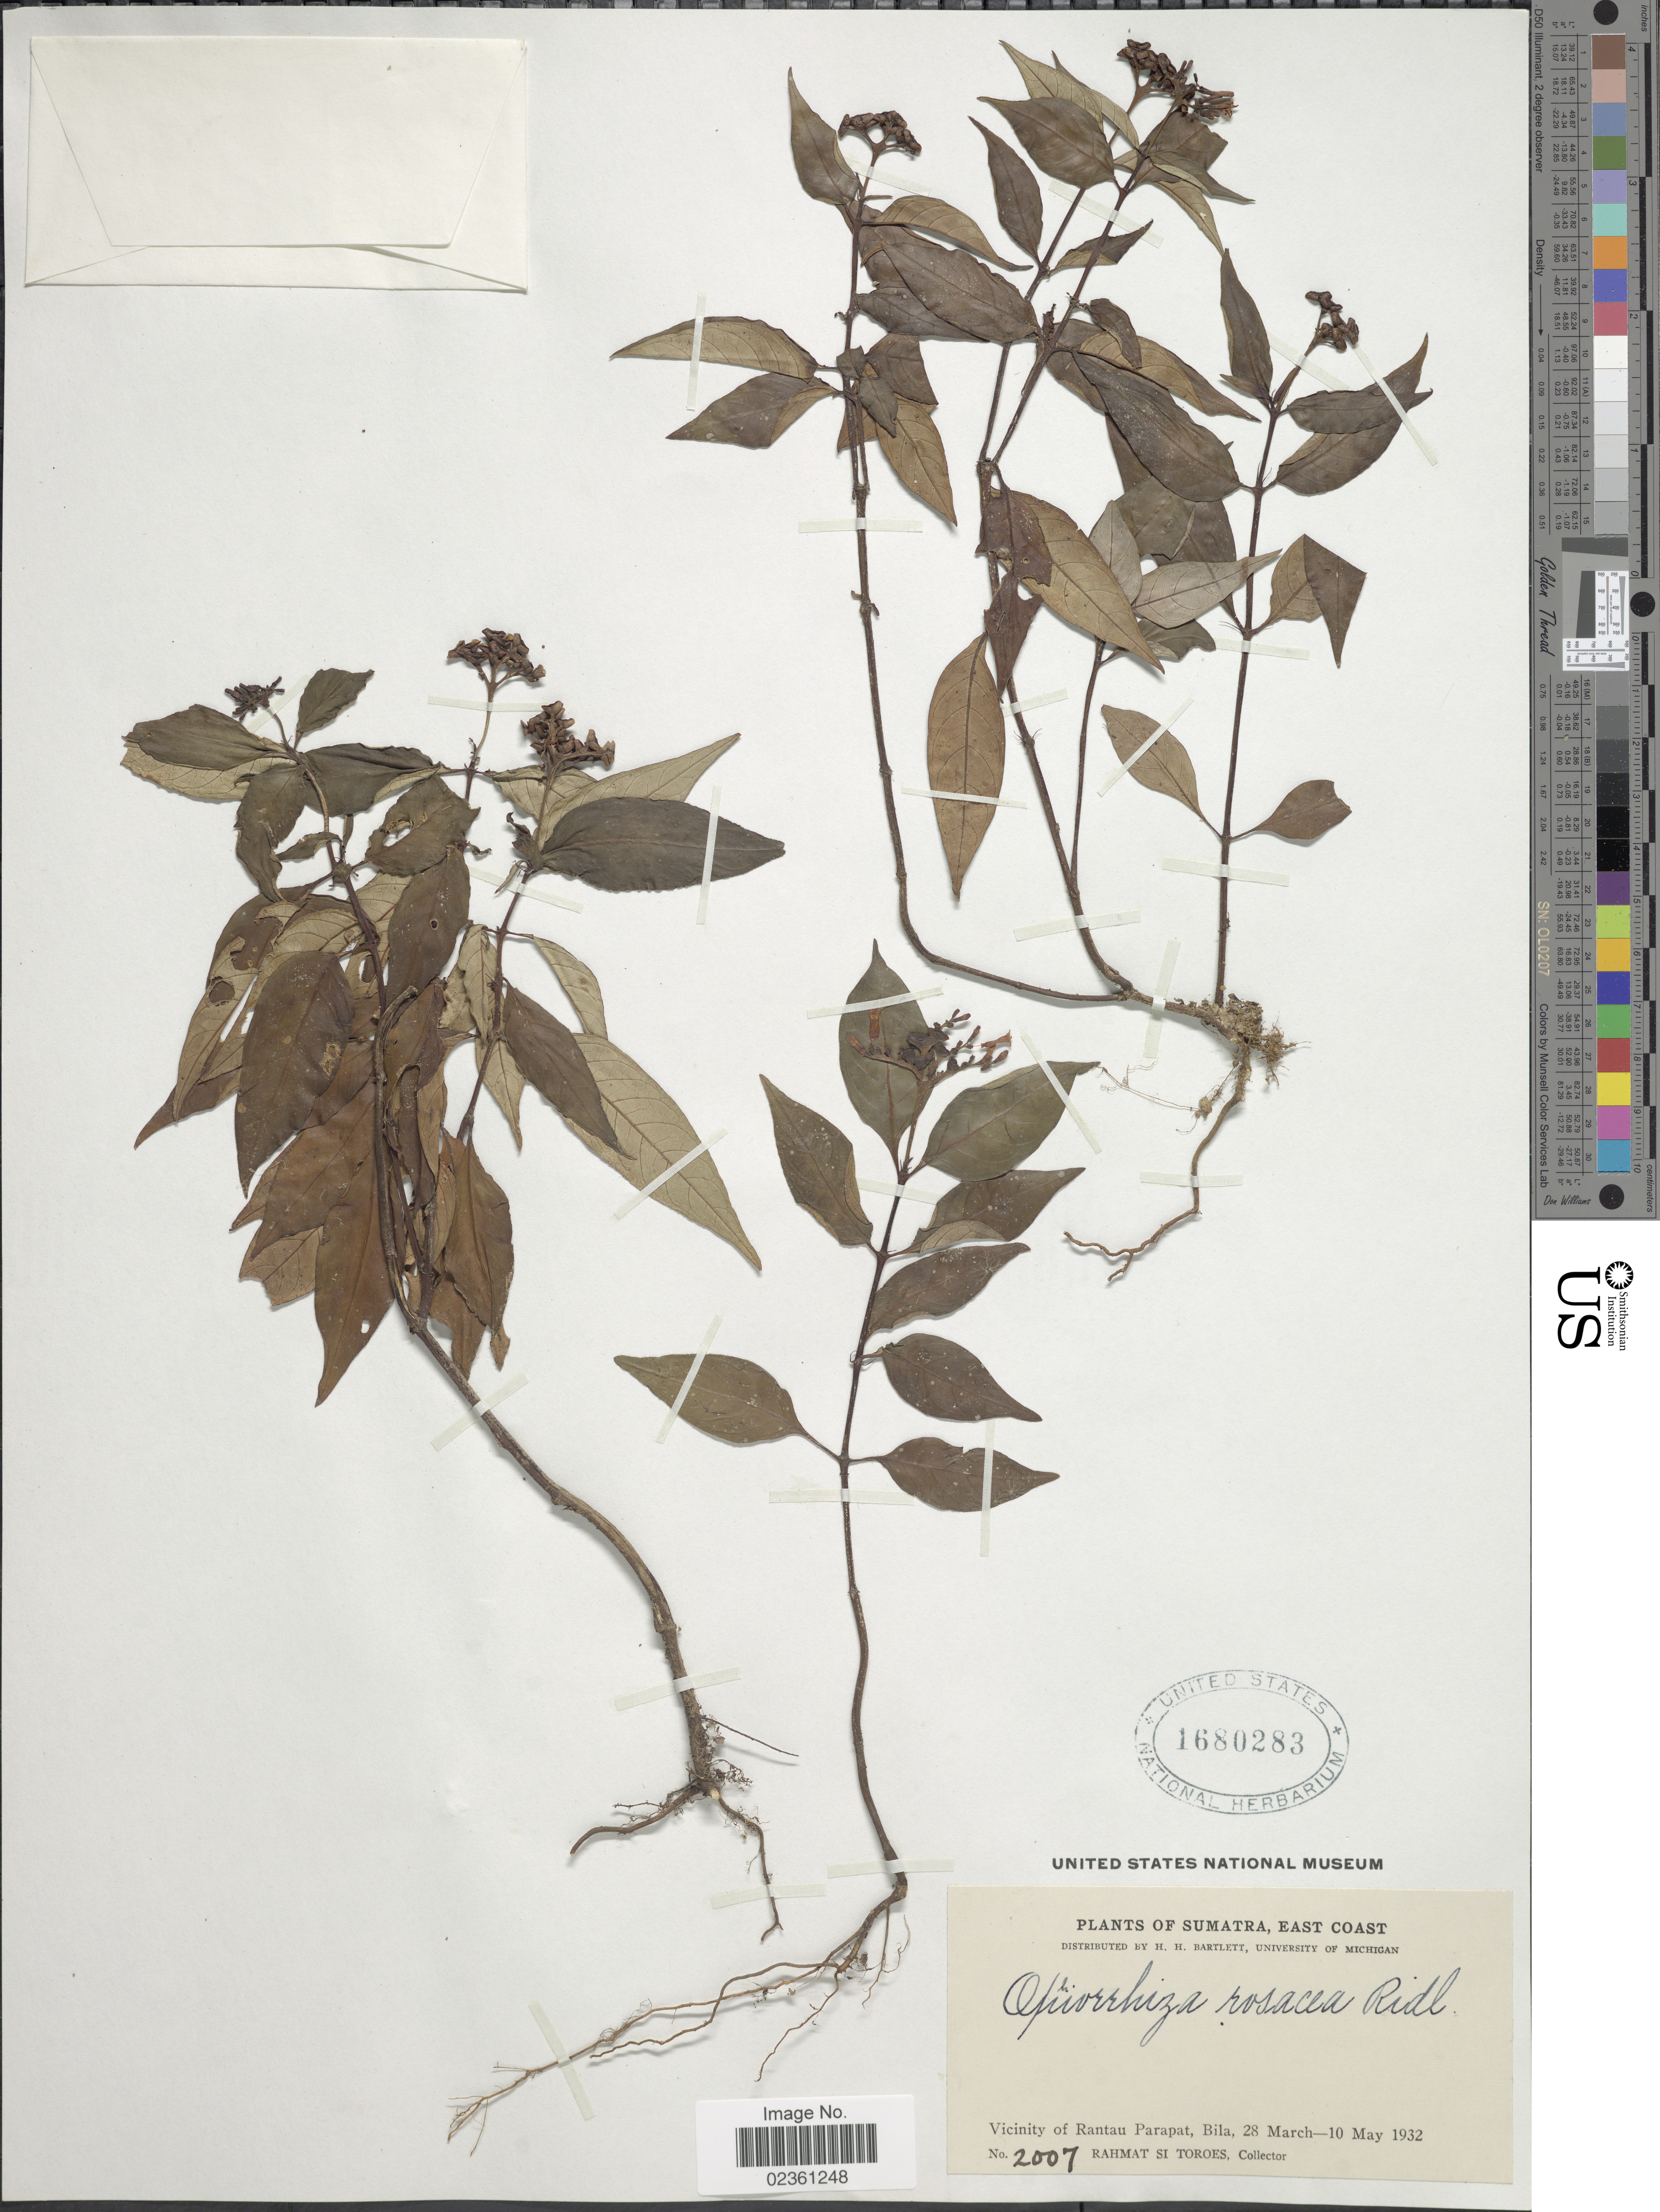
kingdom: Plantae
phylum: Tracheophyta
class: Magnoliopsida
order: Gentianales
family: Rubiaceae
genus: Ophiorrhiza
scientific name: Ophiorrhiza rosacea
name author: Ridl.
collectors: Rahmat Si Boeea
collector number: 2007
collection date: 1932-03-28/1932-05-10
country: Indonesia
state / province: Sumatra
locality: East Coast, Vicinity of Rantau Parapat, Bila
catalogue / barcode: US 1680283